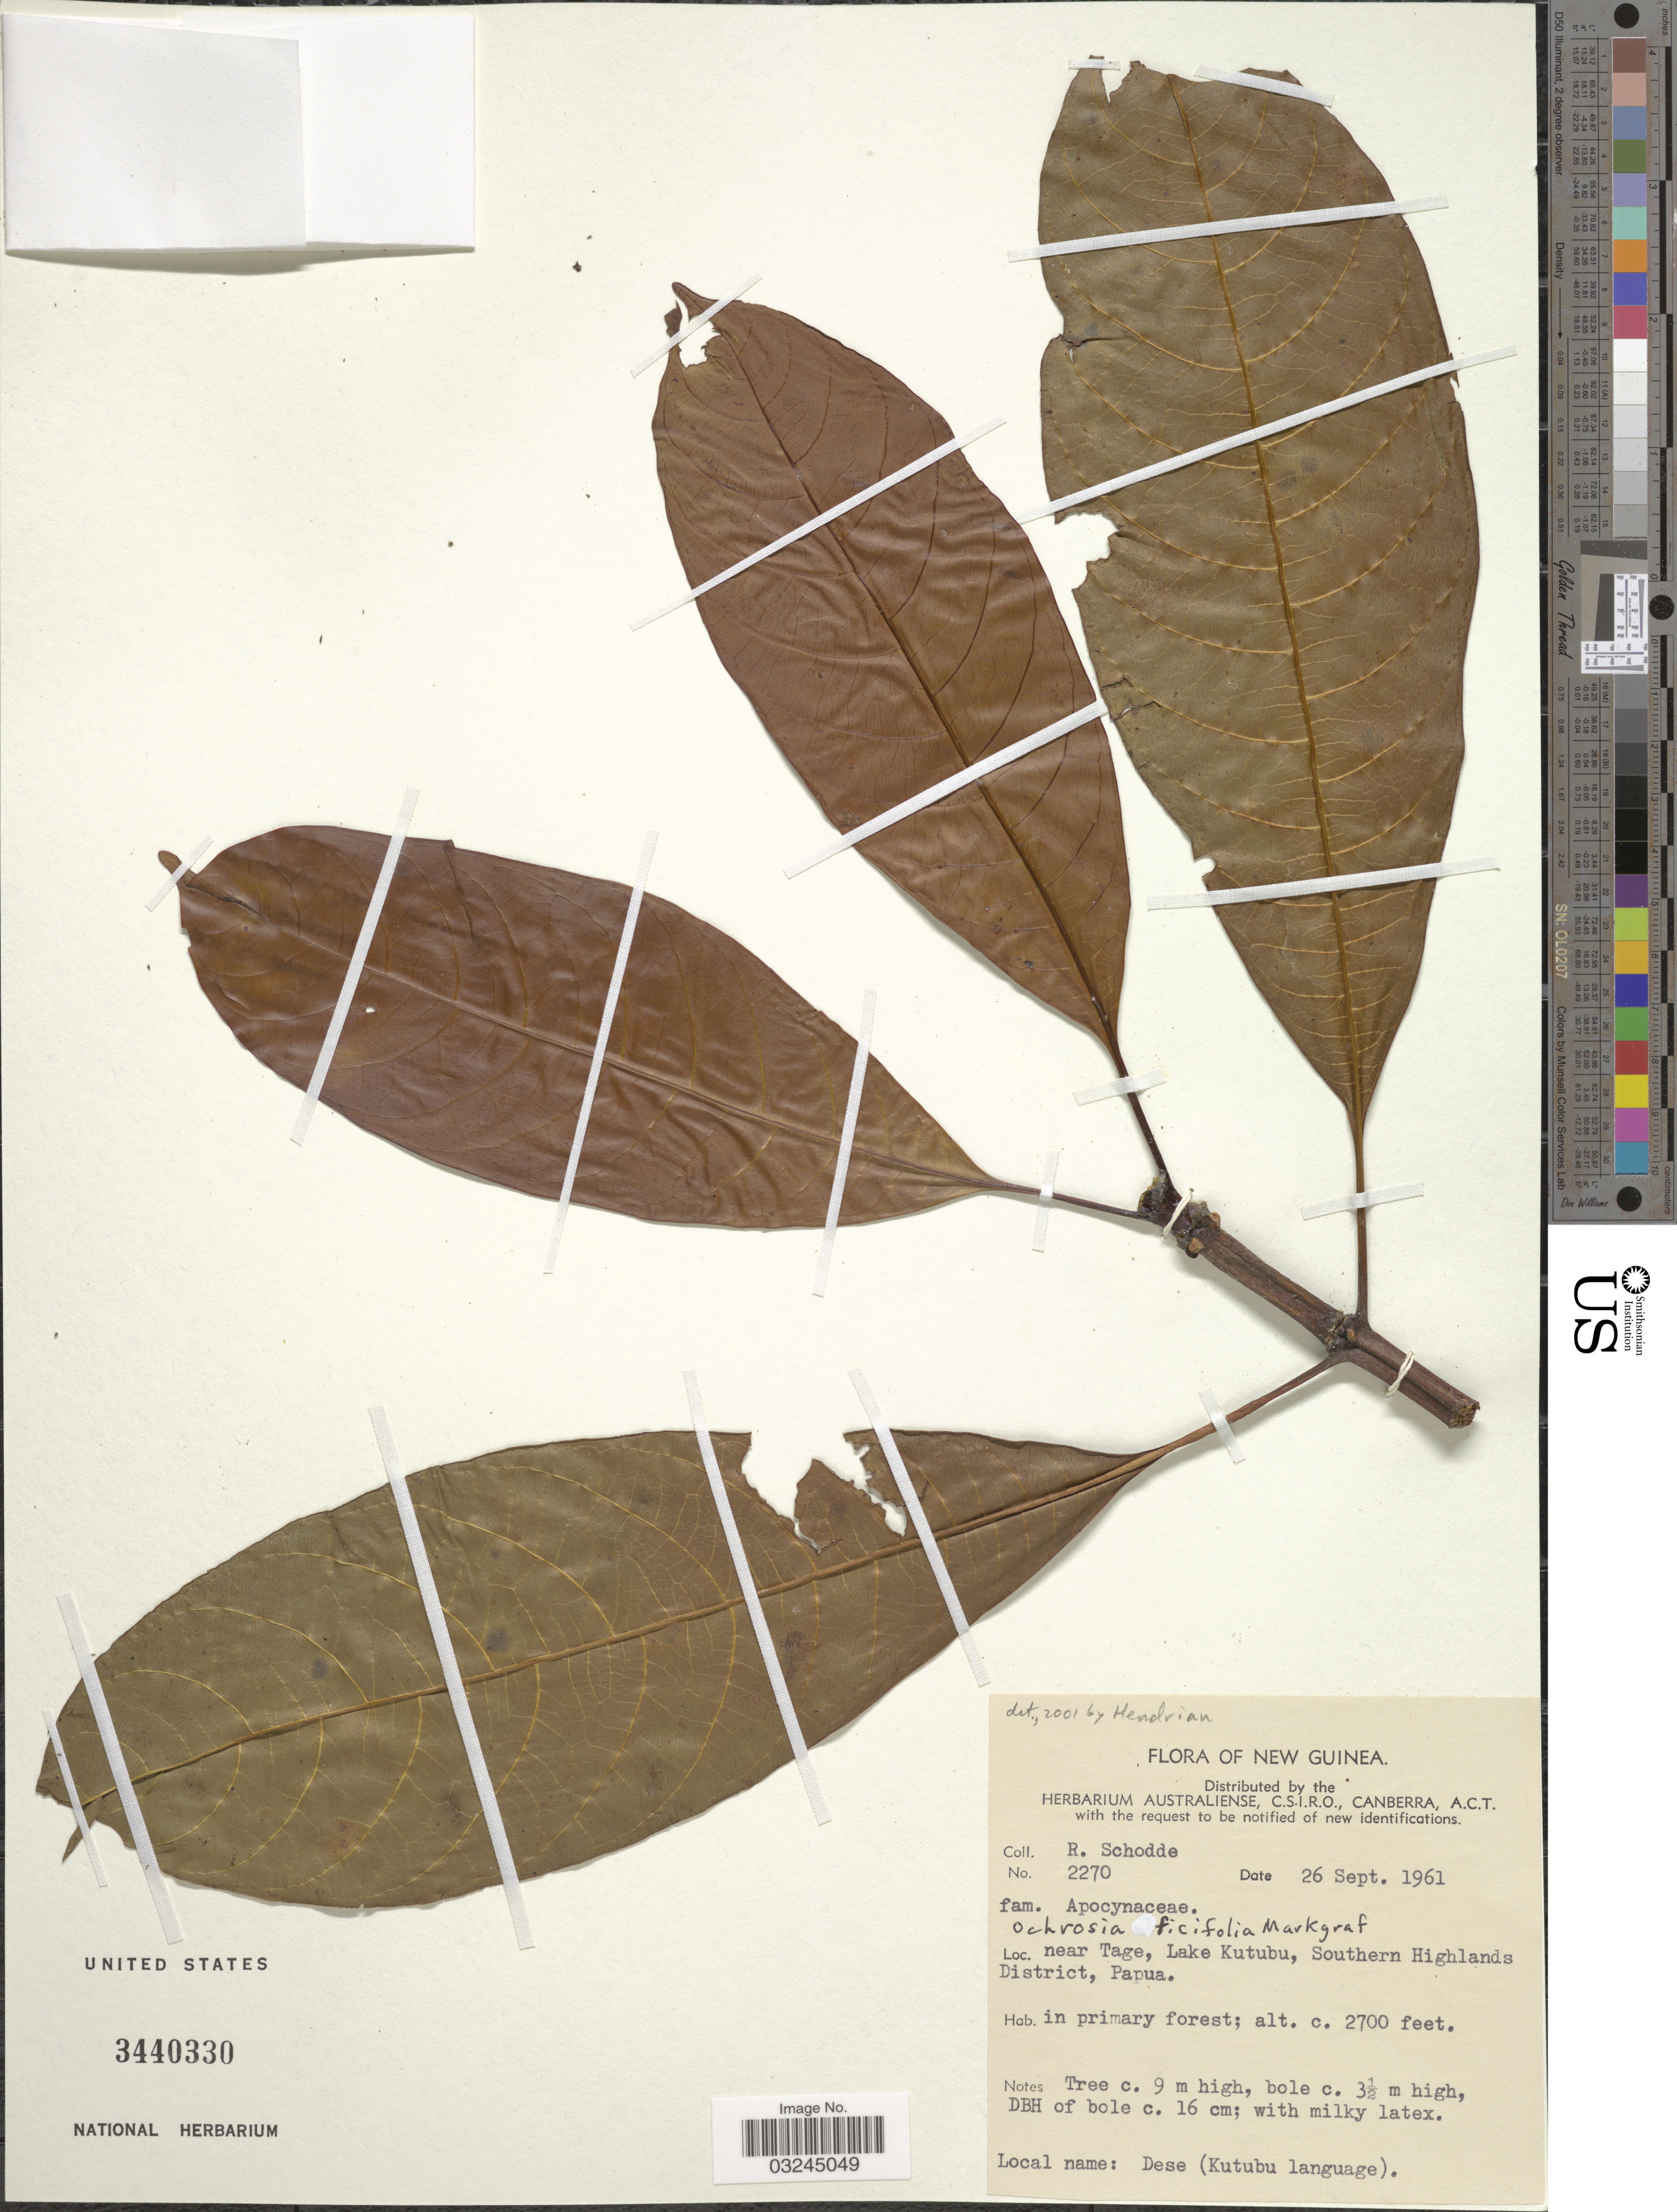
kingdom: Plantae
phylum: Tracheophyta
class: Magnoliopsida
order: Gentianales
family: Apocynaceae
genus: Ochrosia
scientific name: Ochrosia ficifolia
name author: (S. Moore) Markgr.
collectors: R. Schodde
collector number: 2270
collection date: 1961-09-26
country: Papua New Guinea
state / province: Southern Highlands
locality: New Guinea. Near Tage, Lake Kutubu, Southern Highlands District, Papua.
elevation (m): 823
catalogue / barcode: US 3440330